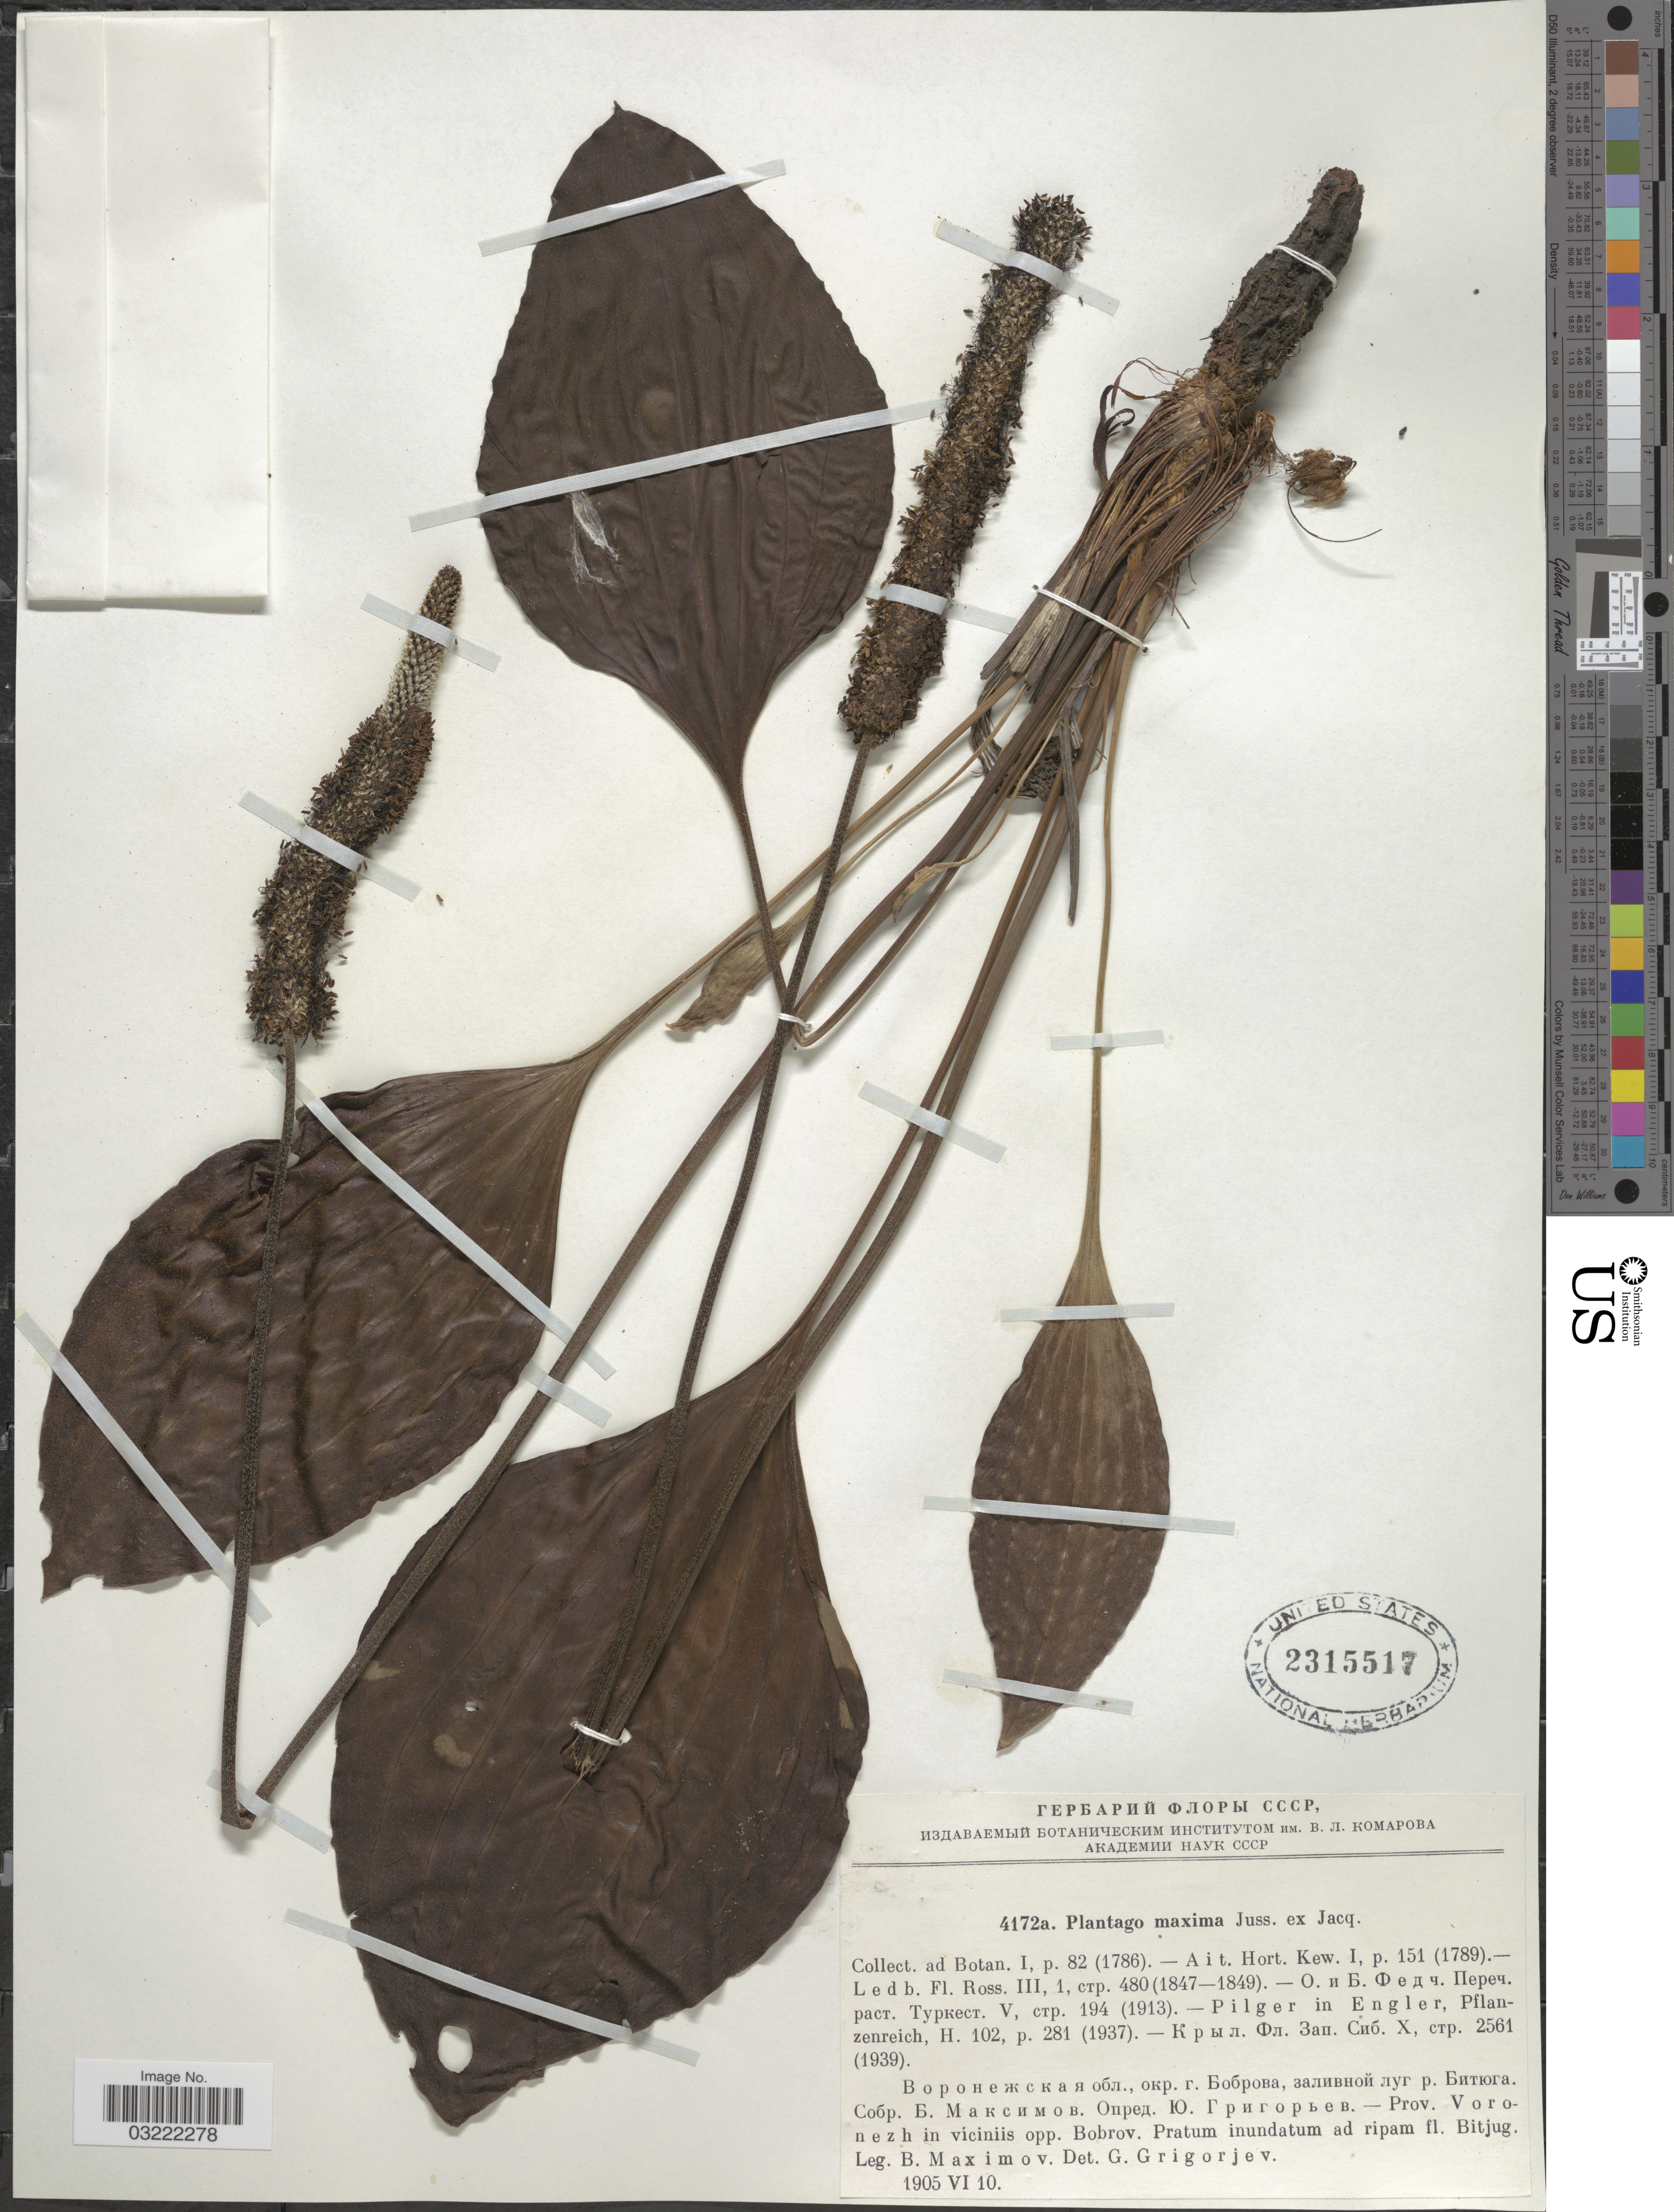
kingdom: Plantae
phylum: Tracheophyta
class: Magnoliopsida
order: Lamiales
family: Plantaginaceae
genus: Plantago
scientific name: Plantago maxima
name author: Juss. ex Jacq.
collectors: B. Maximov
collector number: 4172a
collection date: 1905-06-10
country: Russian Federation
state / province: Voronezh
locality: Prov. Voronezh in viciniis opp. Bobrov. Pratum inundatum ad ripam fl. Bitjug.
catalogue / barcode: US 2315517